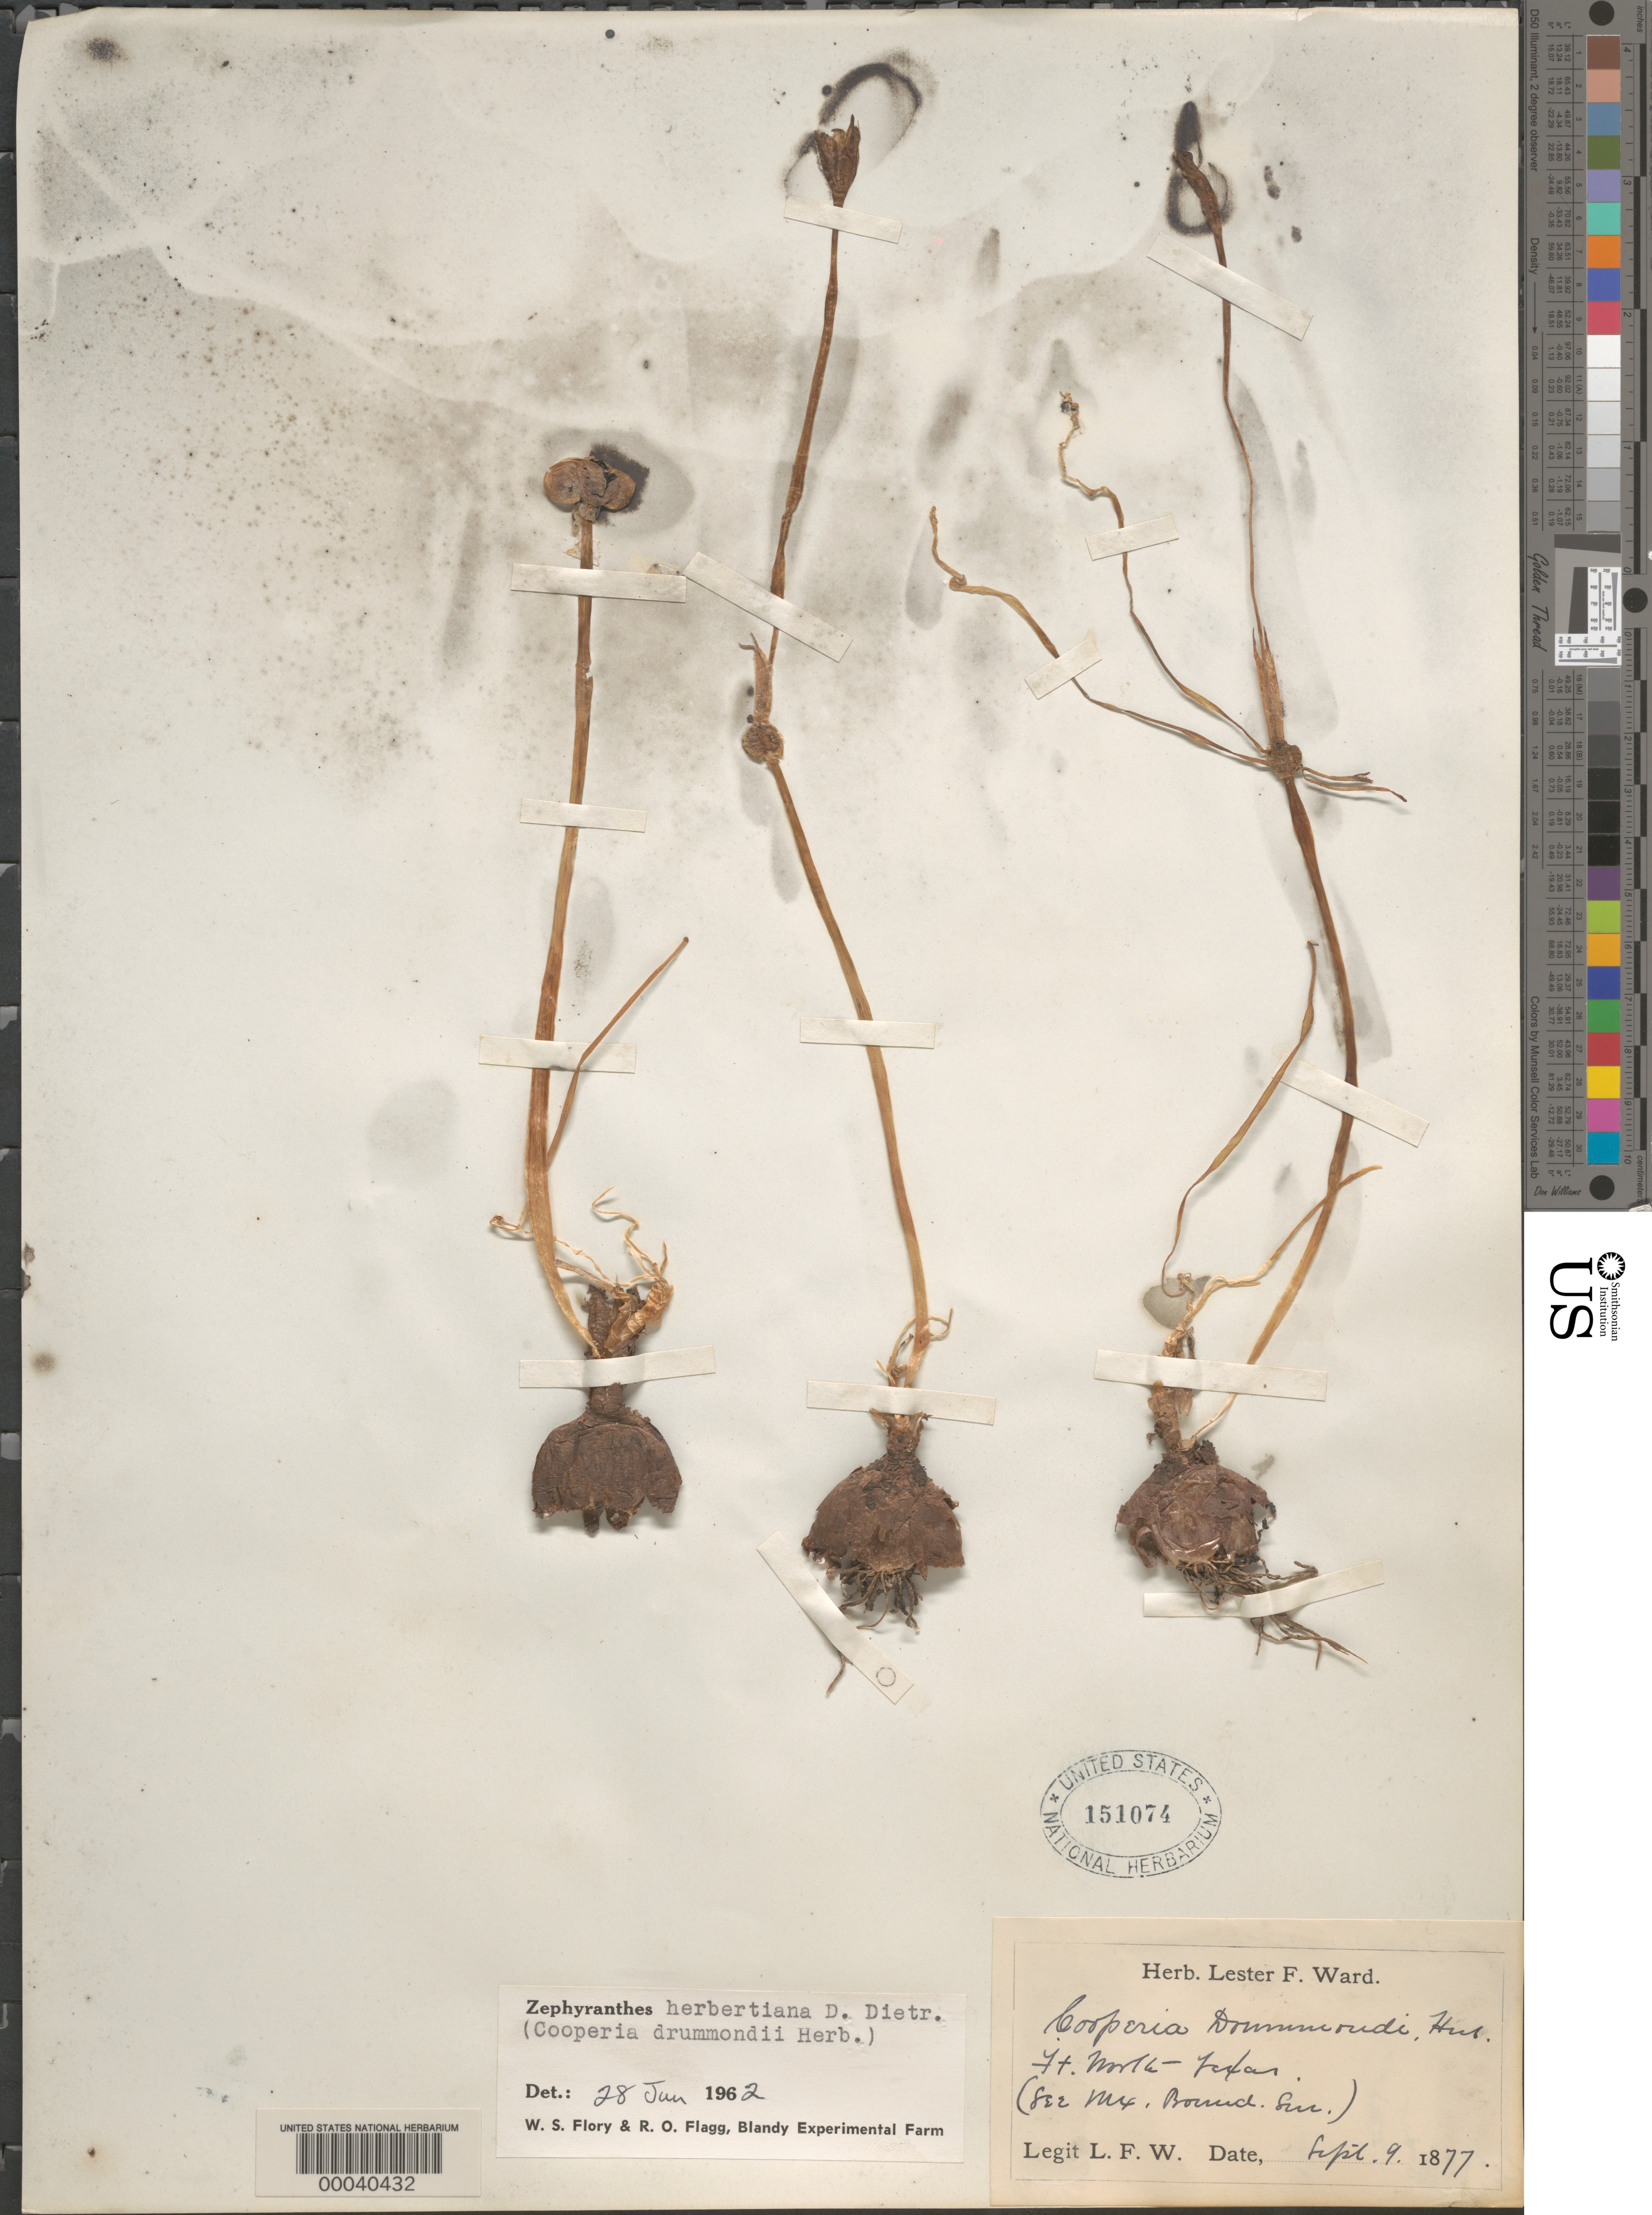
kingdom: Plantae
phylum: Tracheophyta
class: Liliopsida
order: Asparagales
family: Amaryllidaceae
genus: Zephyranthes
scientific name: Zephyranthes herbertiana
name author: D. Dietr.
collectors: L. F. Ward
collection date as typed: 09 Sep 1877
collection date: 1877-09-09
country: United States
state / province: Texas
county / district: Tarrant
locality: Fort worth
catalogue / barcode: US 151074